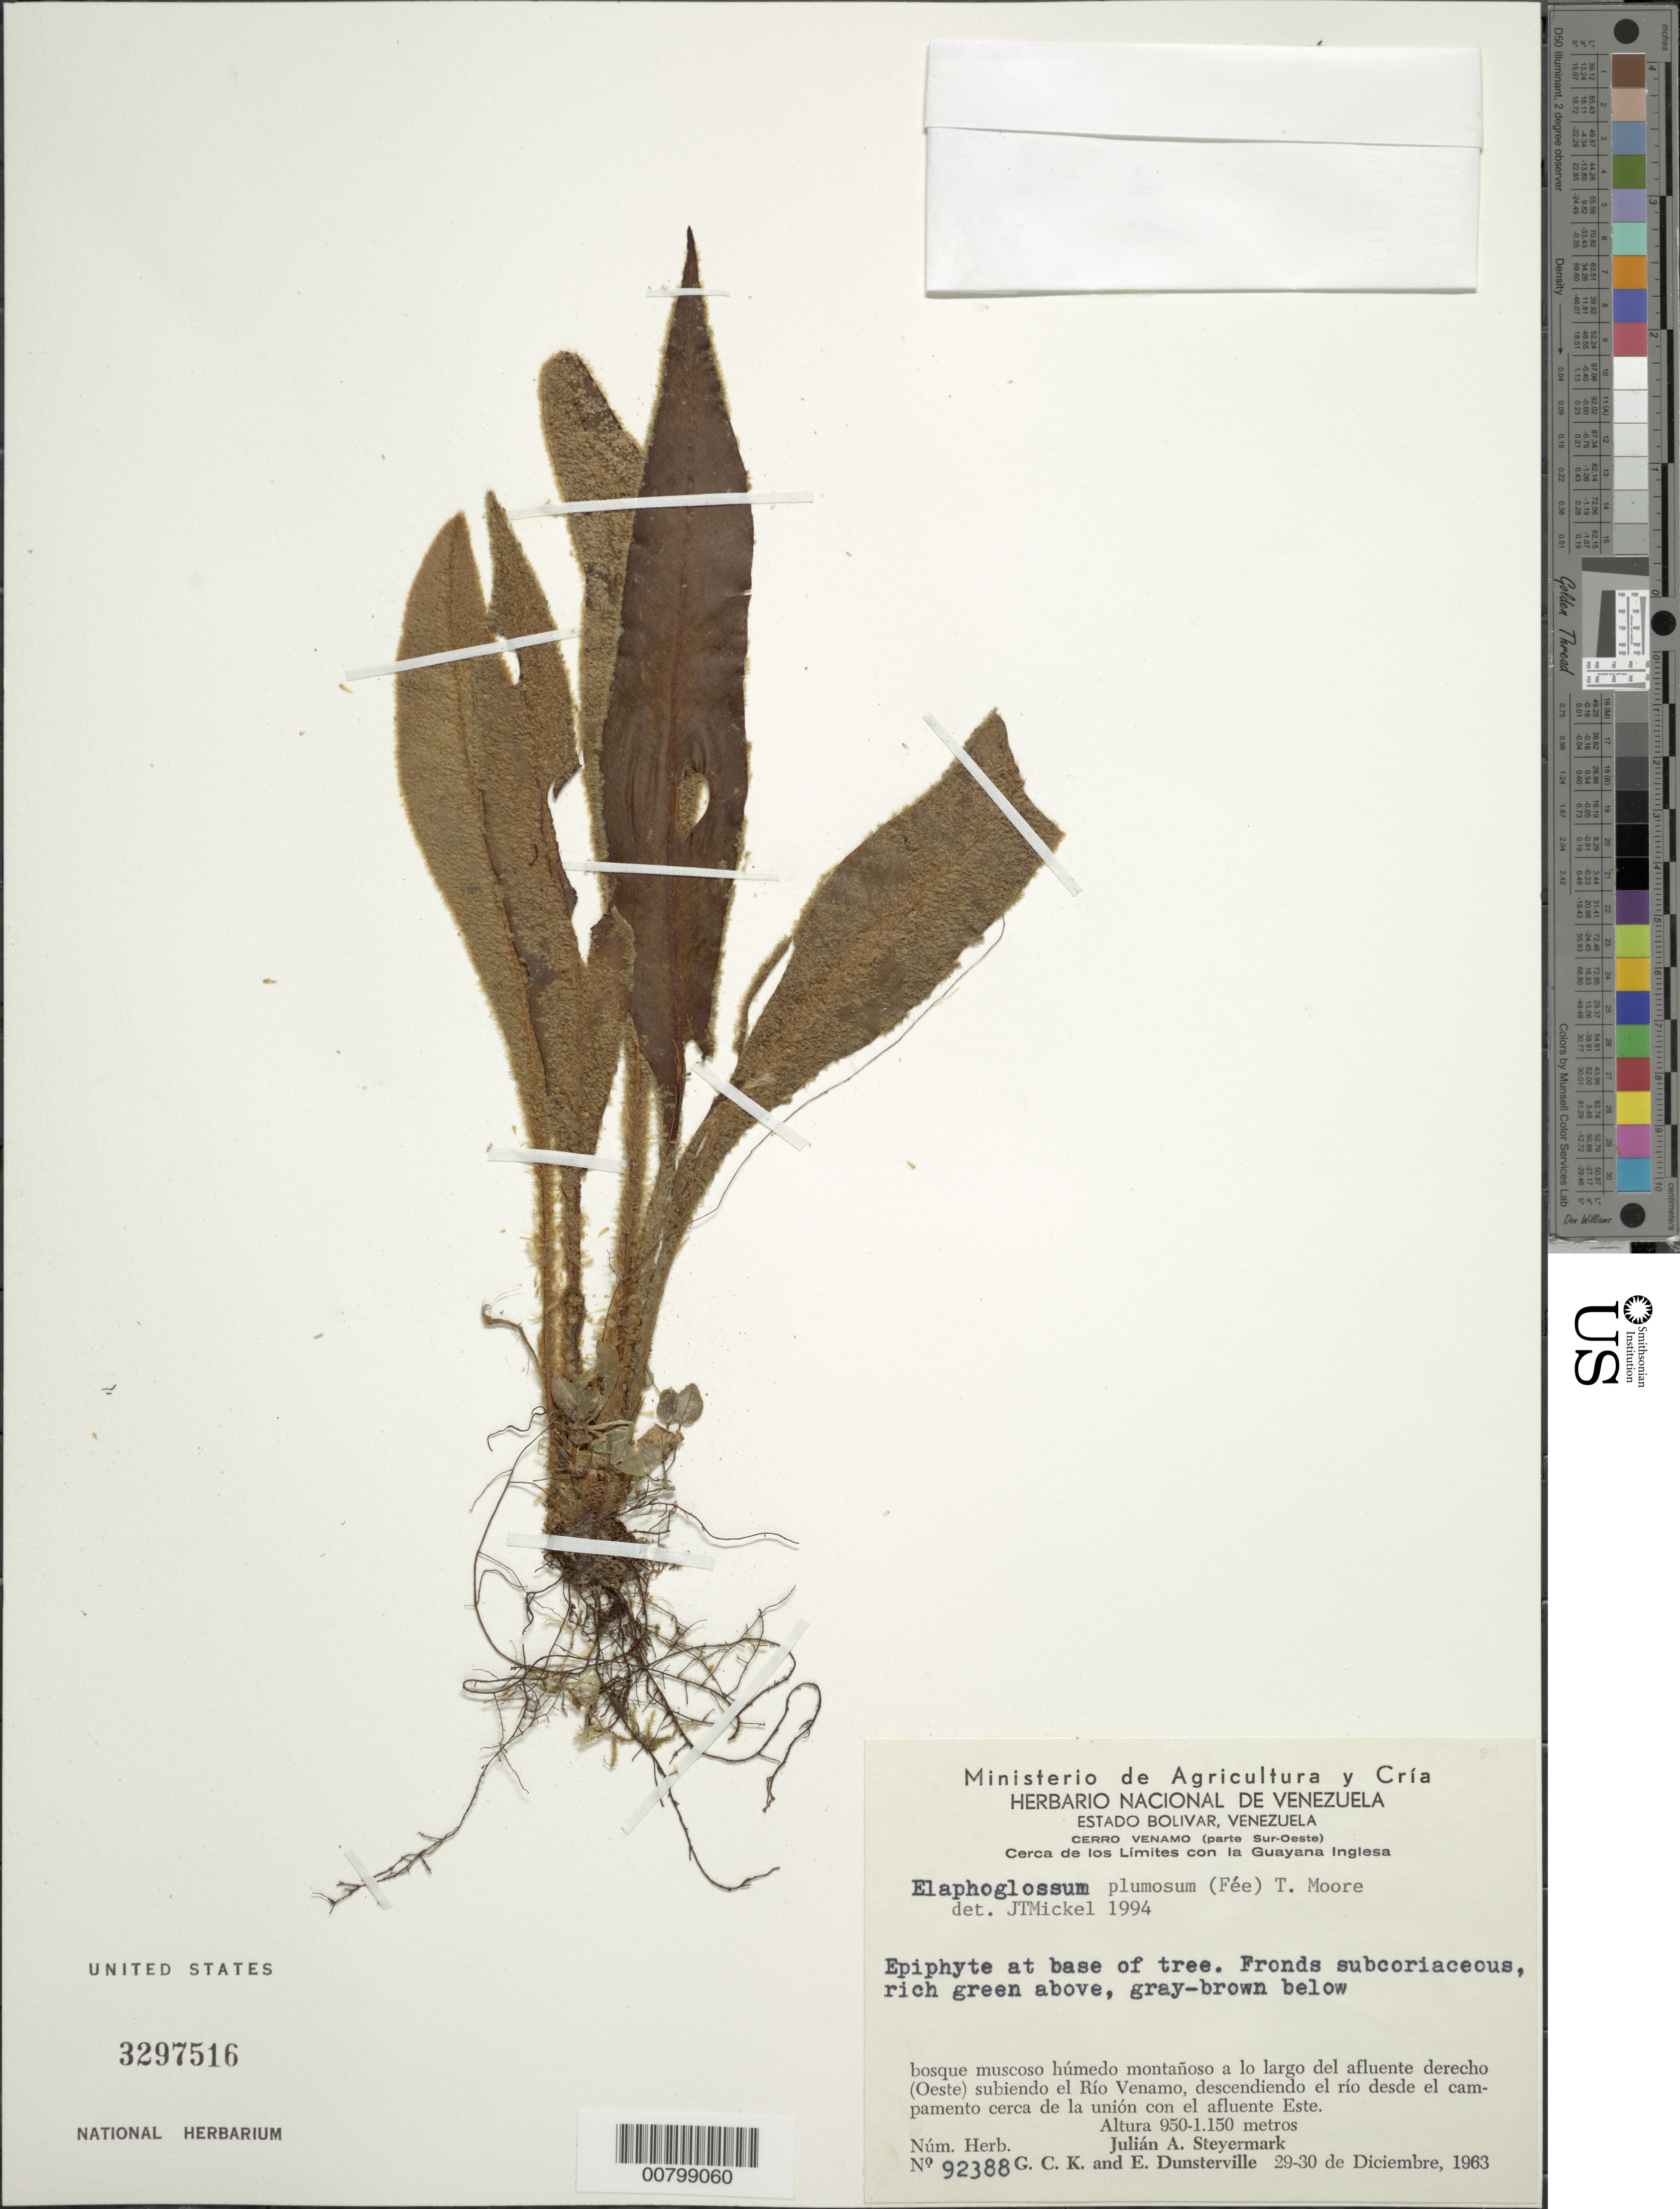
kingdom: Plantae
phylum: Tracheophyta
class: Polypodiopsida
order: Polypodiales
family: Dryopteridaceae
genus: Elaphoglossum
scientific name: Elaphoglossum plumosum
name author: (Fée) T. Moore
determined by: Mickel, J. T., (NY), New York Botanical Garden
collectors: J. Steyermark, G. C. K. Dunsterville & E. Dunsterville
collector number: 92388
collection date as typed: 29-Dec-63 to 30-Dec-63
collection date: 1963-12-29/1963-12-30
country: Venezuela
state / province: Bolívar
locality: Cerro Venamo, Río Venamo, descendiendo el río desde el campamento cerca de la union con el afluente Este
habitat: Bosque muscoso humedo montanoso; at base of tree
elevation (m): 950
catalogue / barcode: US 3297516